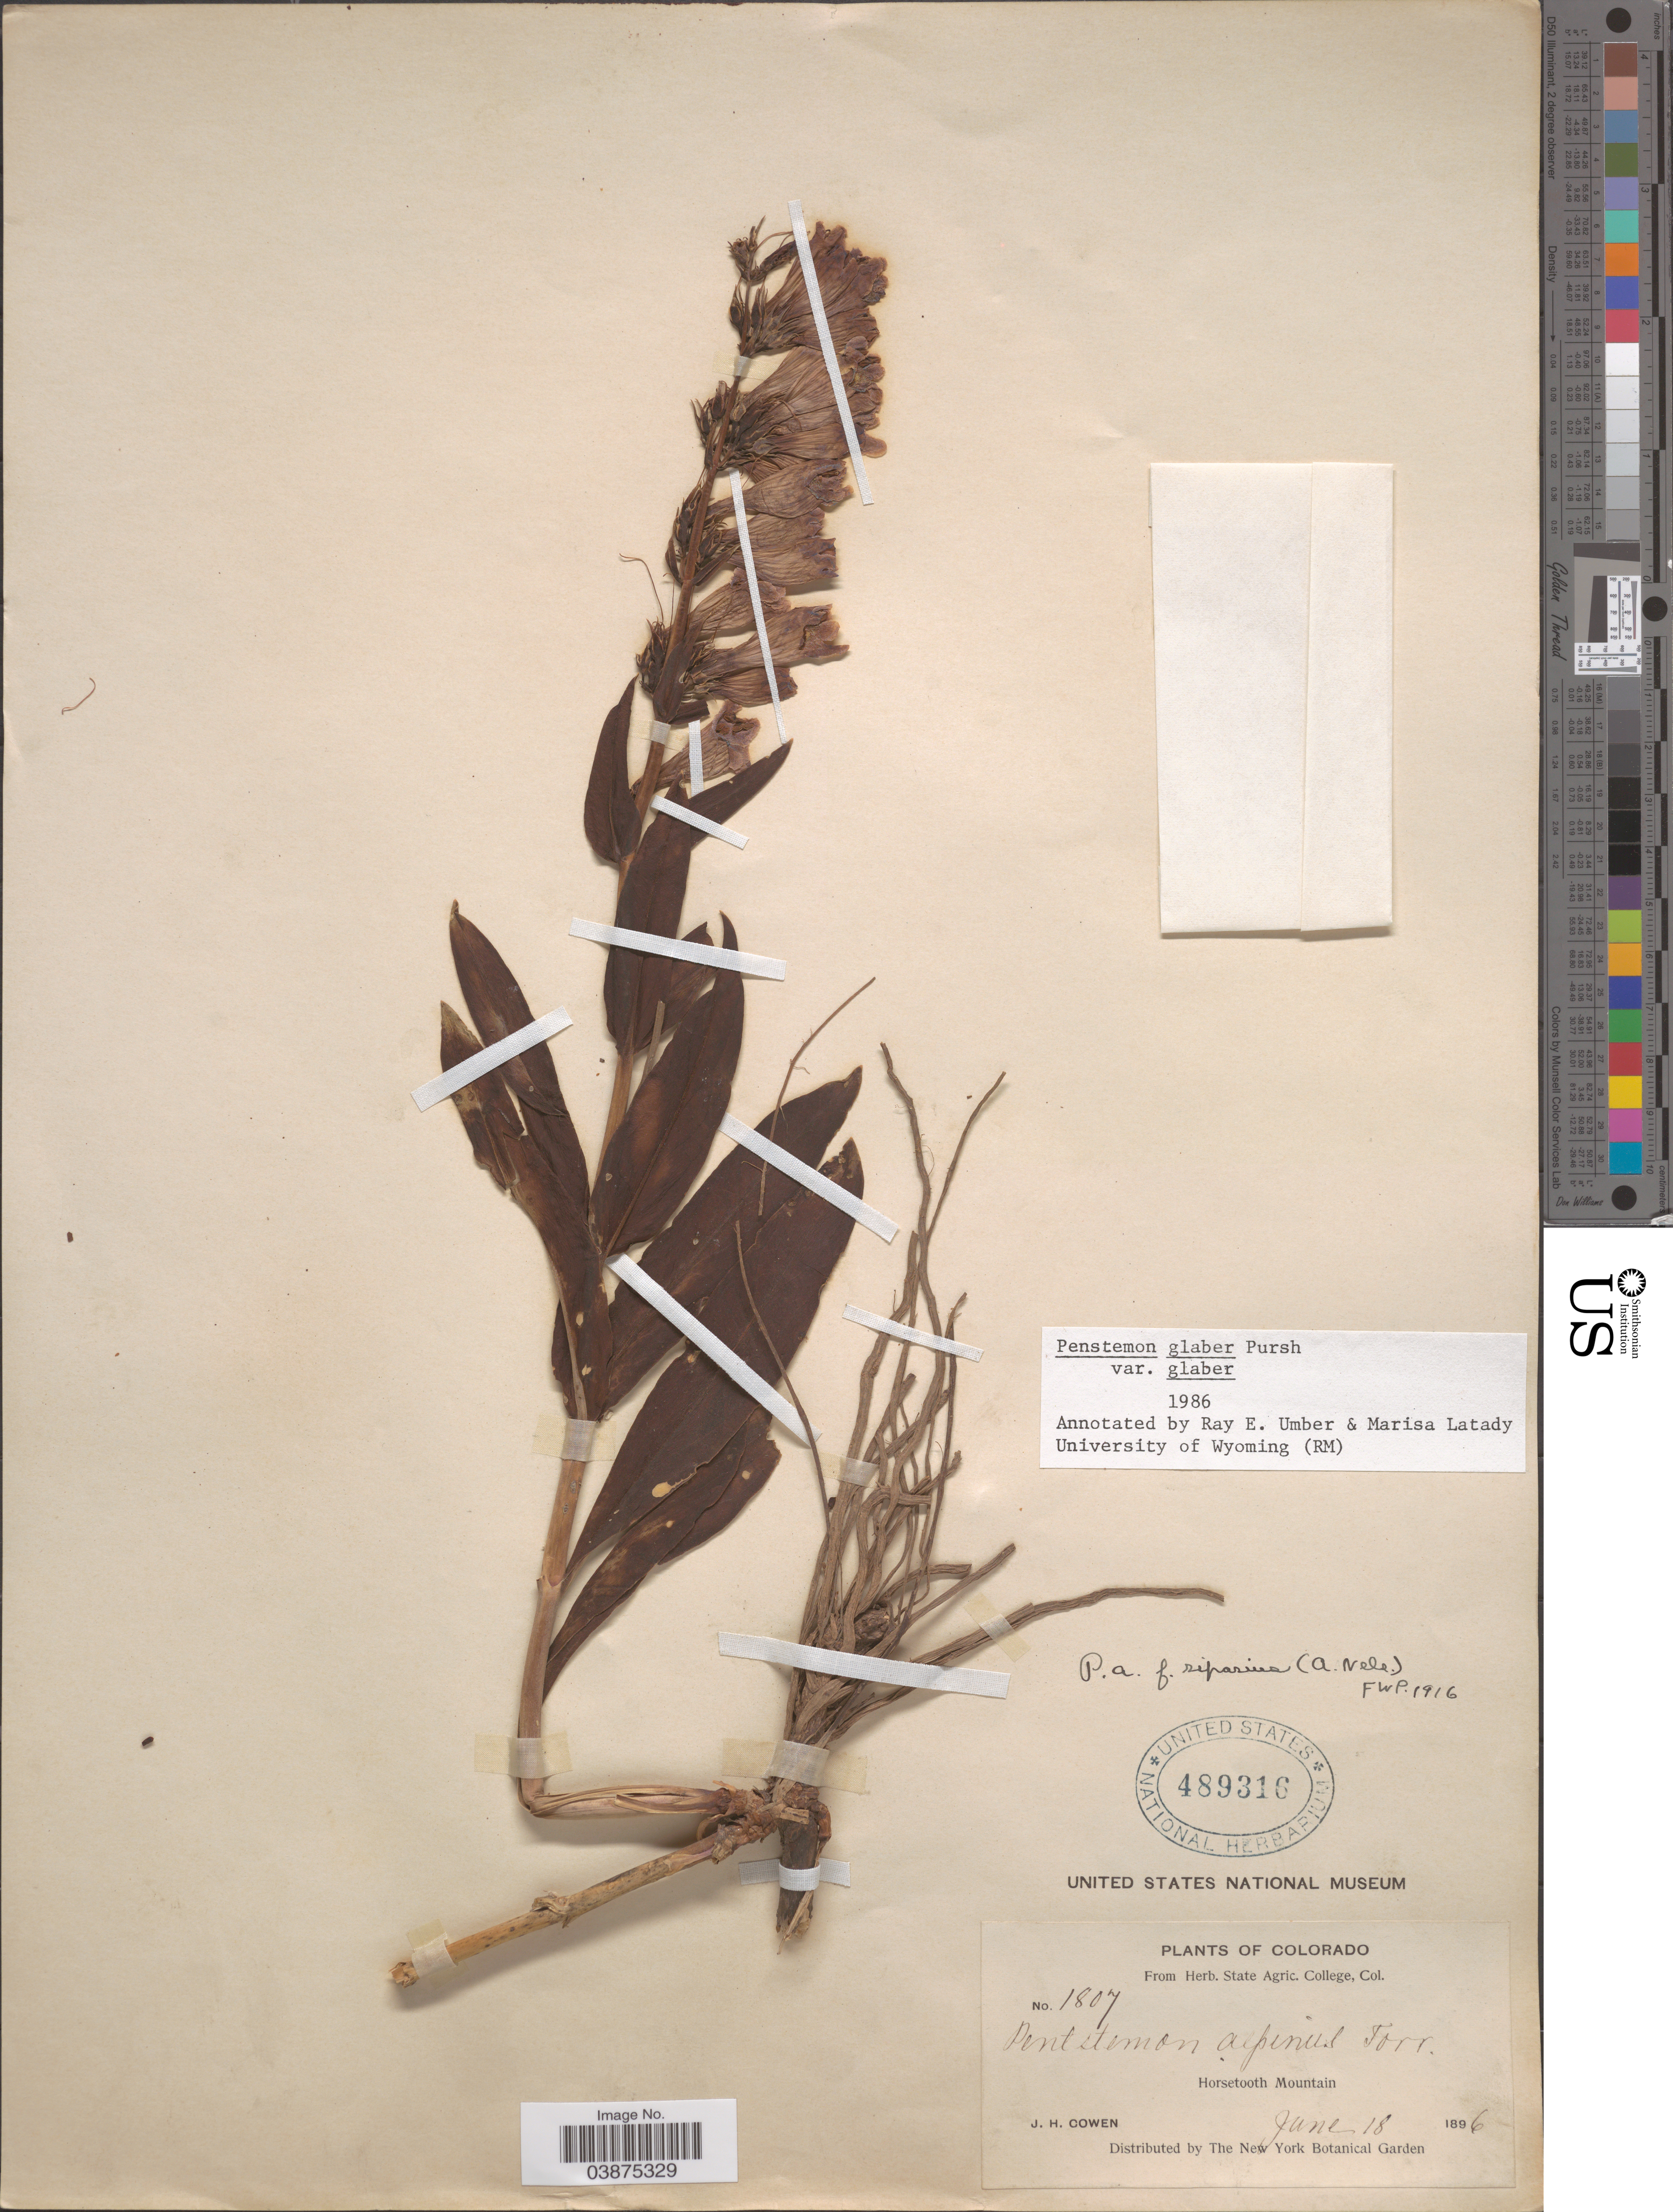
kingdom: Plantae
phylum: Tracheophyta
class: Magnoliopsida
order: Lamiales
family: Plantaginaceae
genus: Penstemon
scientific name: Penstemon glaber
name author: Pursh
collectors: J. H. Cowen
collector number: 1807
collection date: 1896-06-18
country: United States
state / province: Colorado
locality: Horsetooth Mountain.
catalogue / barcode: US 489316